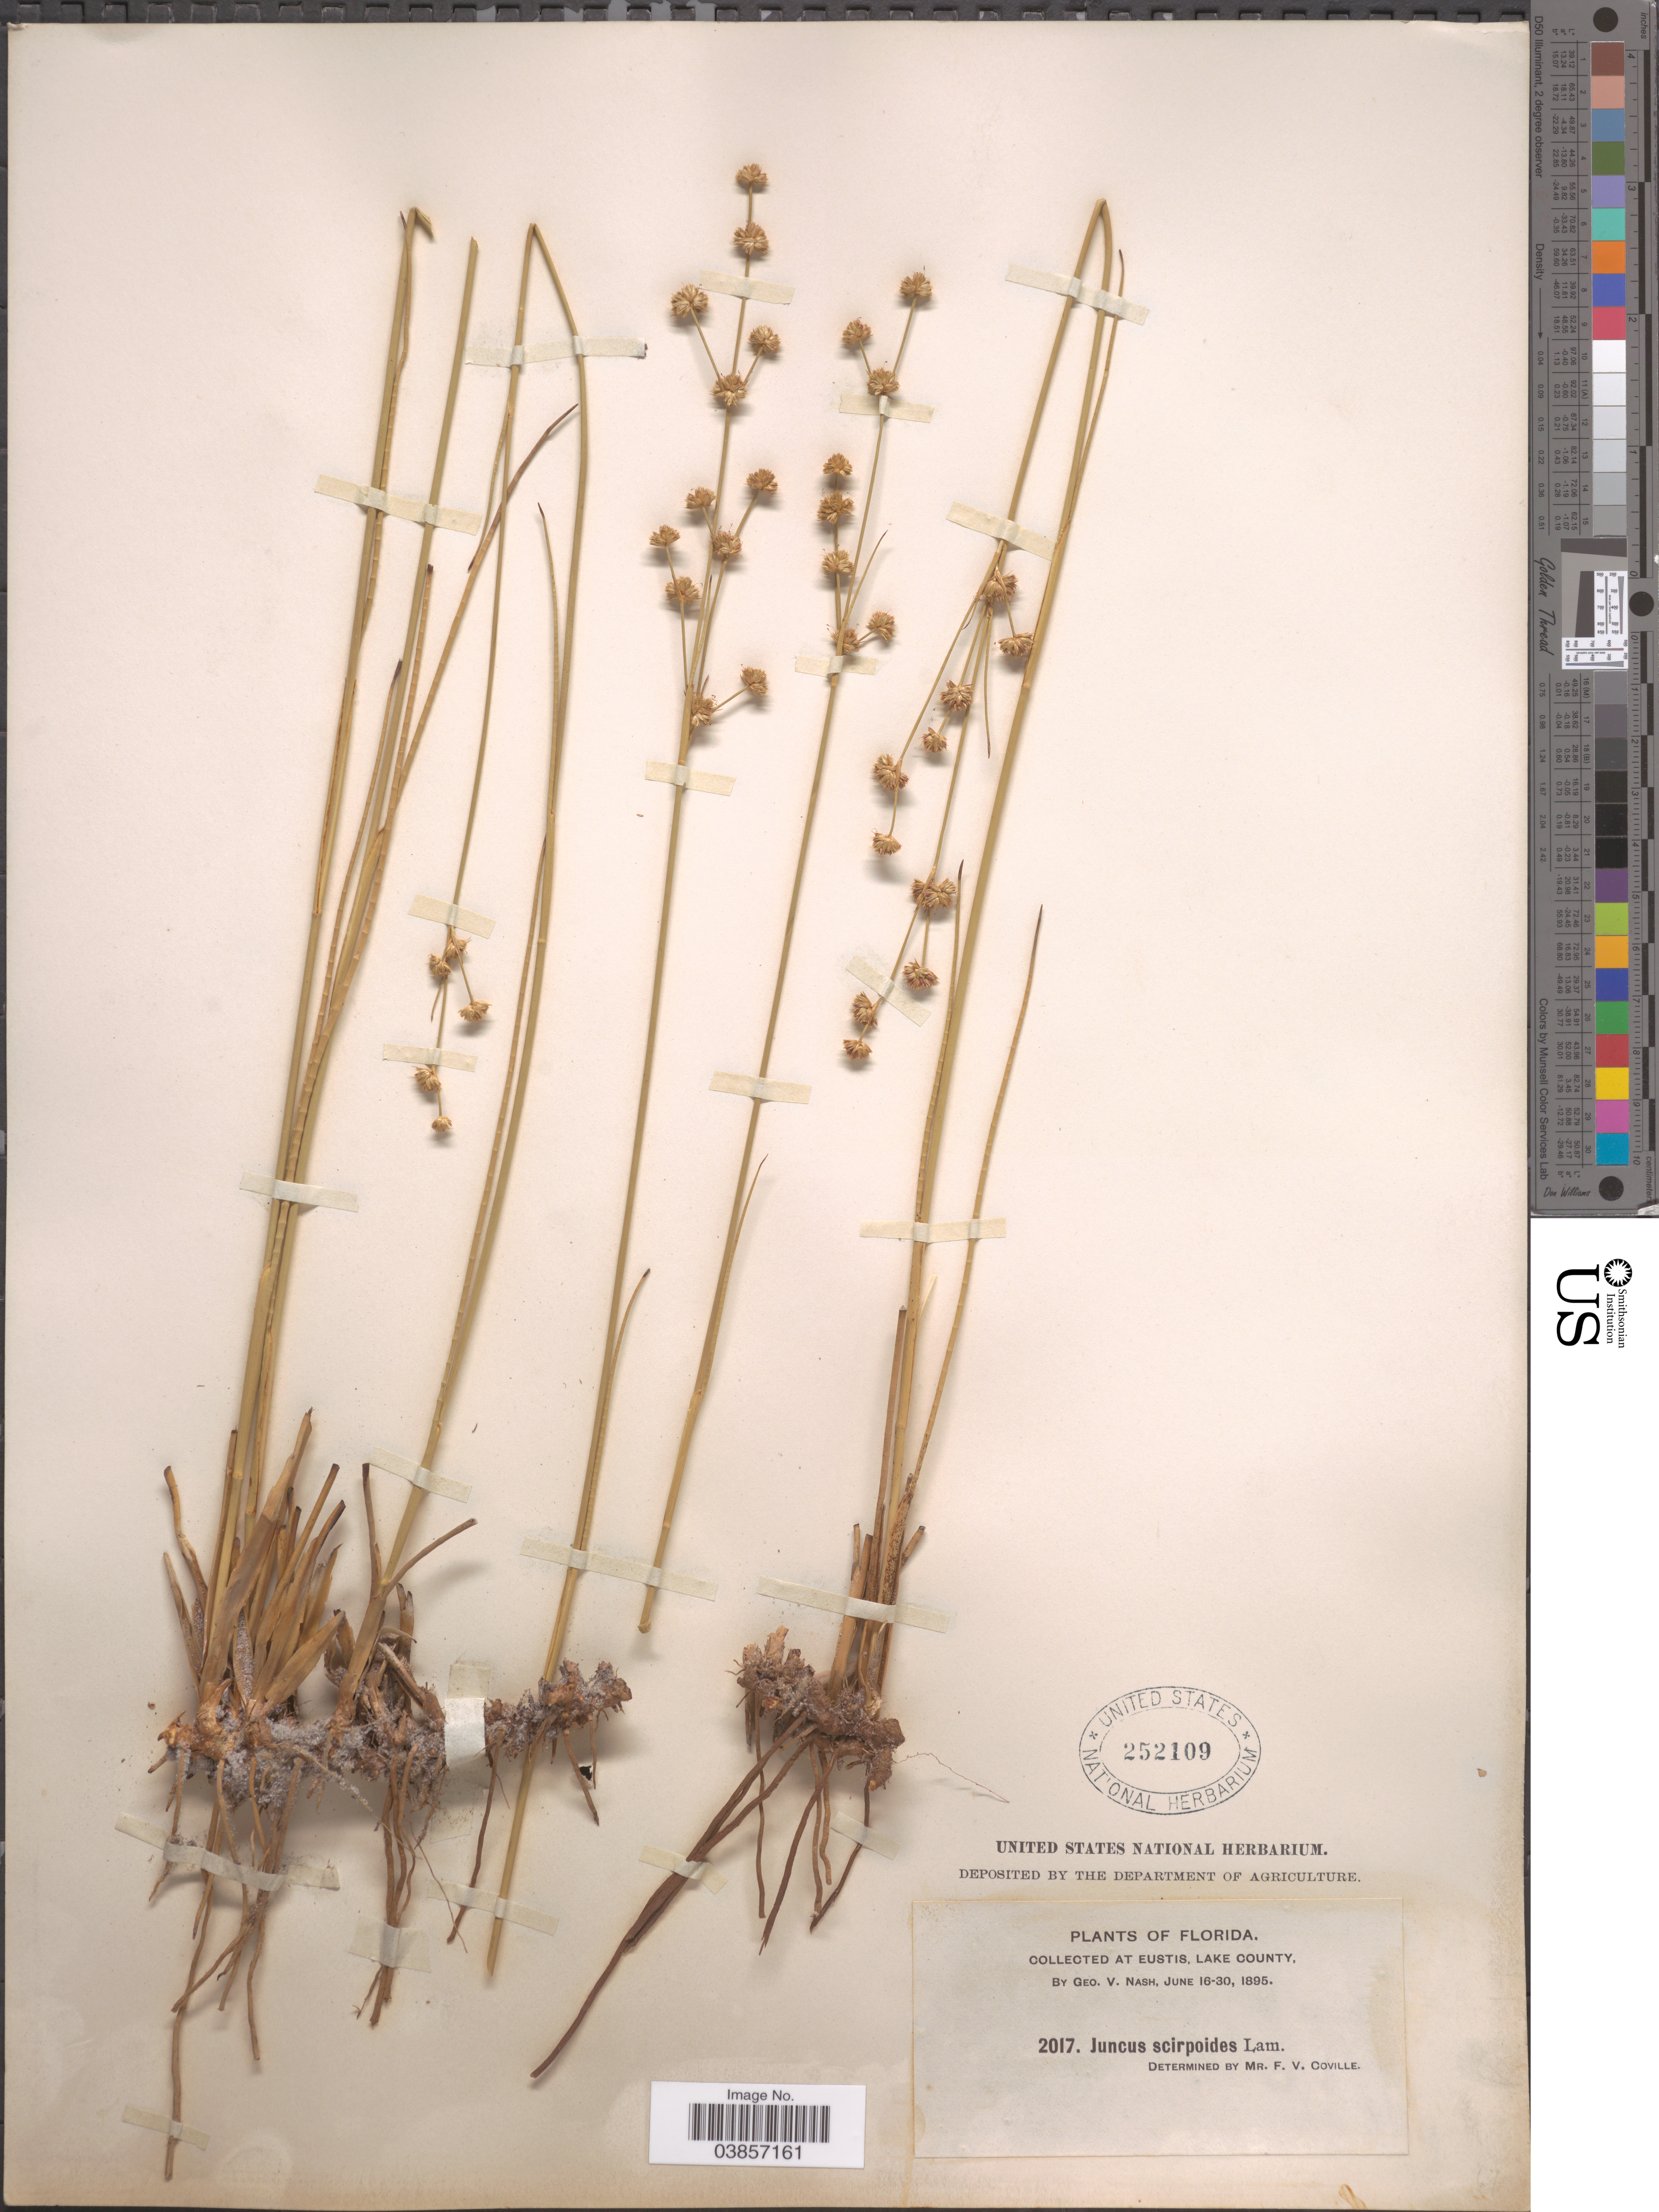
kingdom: Plantae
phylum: Tracheophyta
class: Liliopsida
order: Poales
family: Juncaceae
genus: Juncus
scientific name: Juncus scirpoides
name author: Lam.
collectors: G. V. Nash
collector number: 2017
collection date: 1895-06-16/1895-06-30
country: United States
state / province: Florida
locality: At Eustis, Lake County.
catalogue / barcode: US 252109